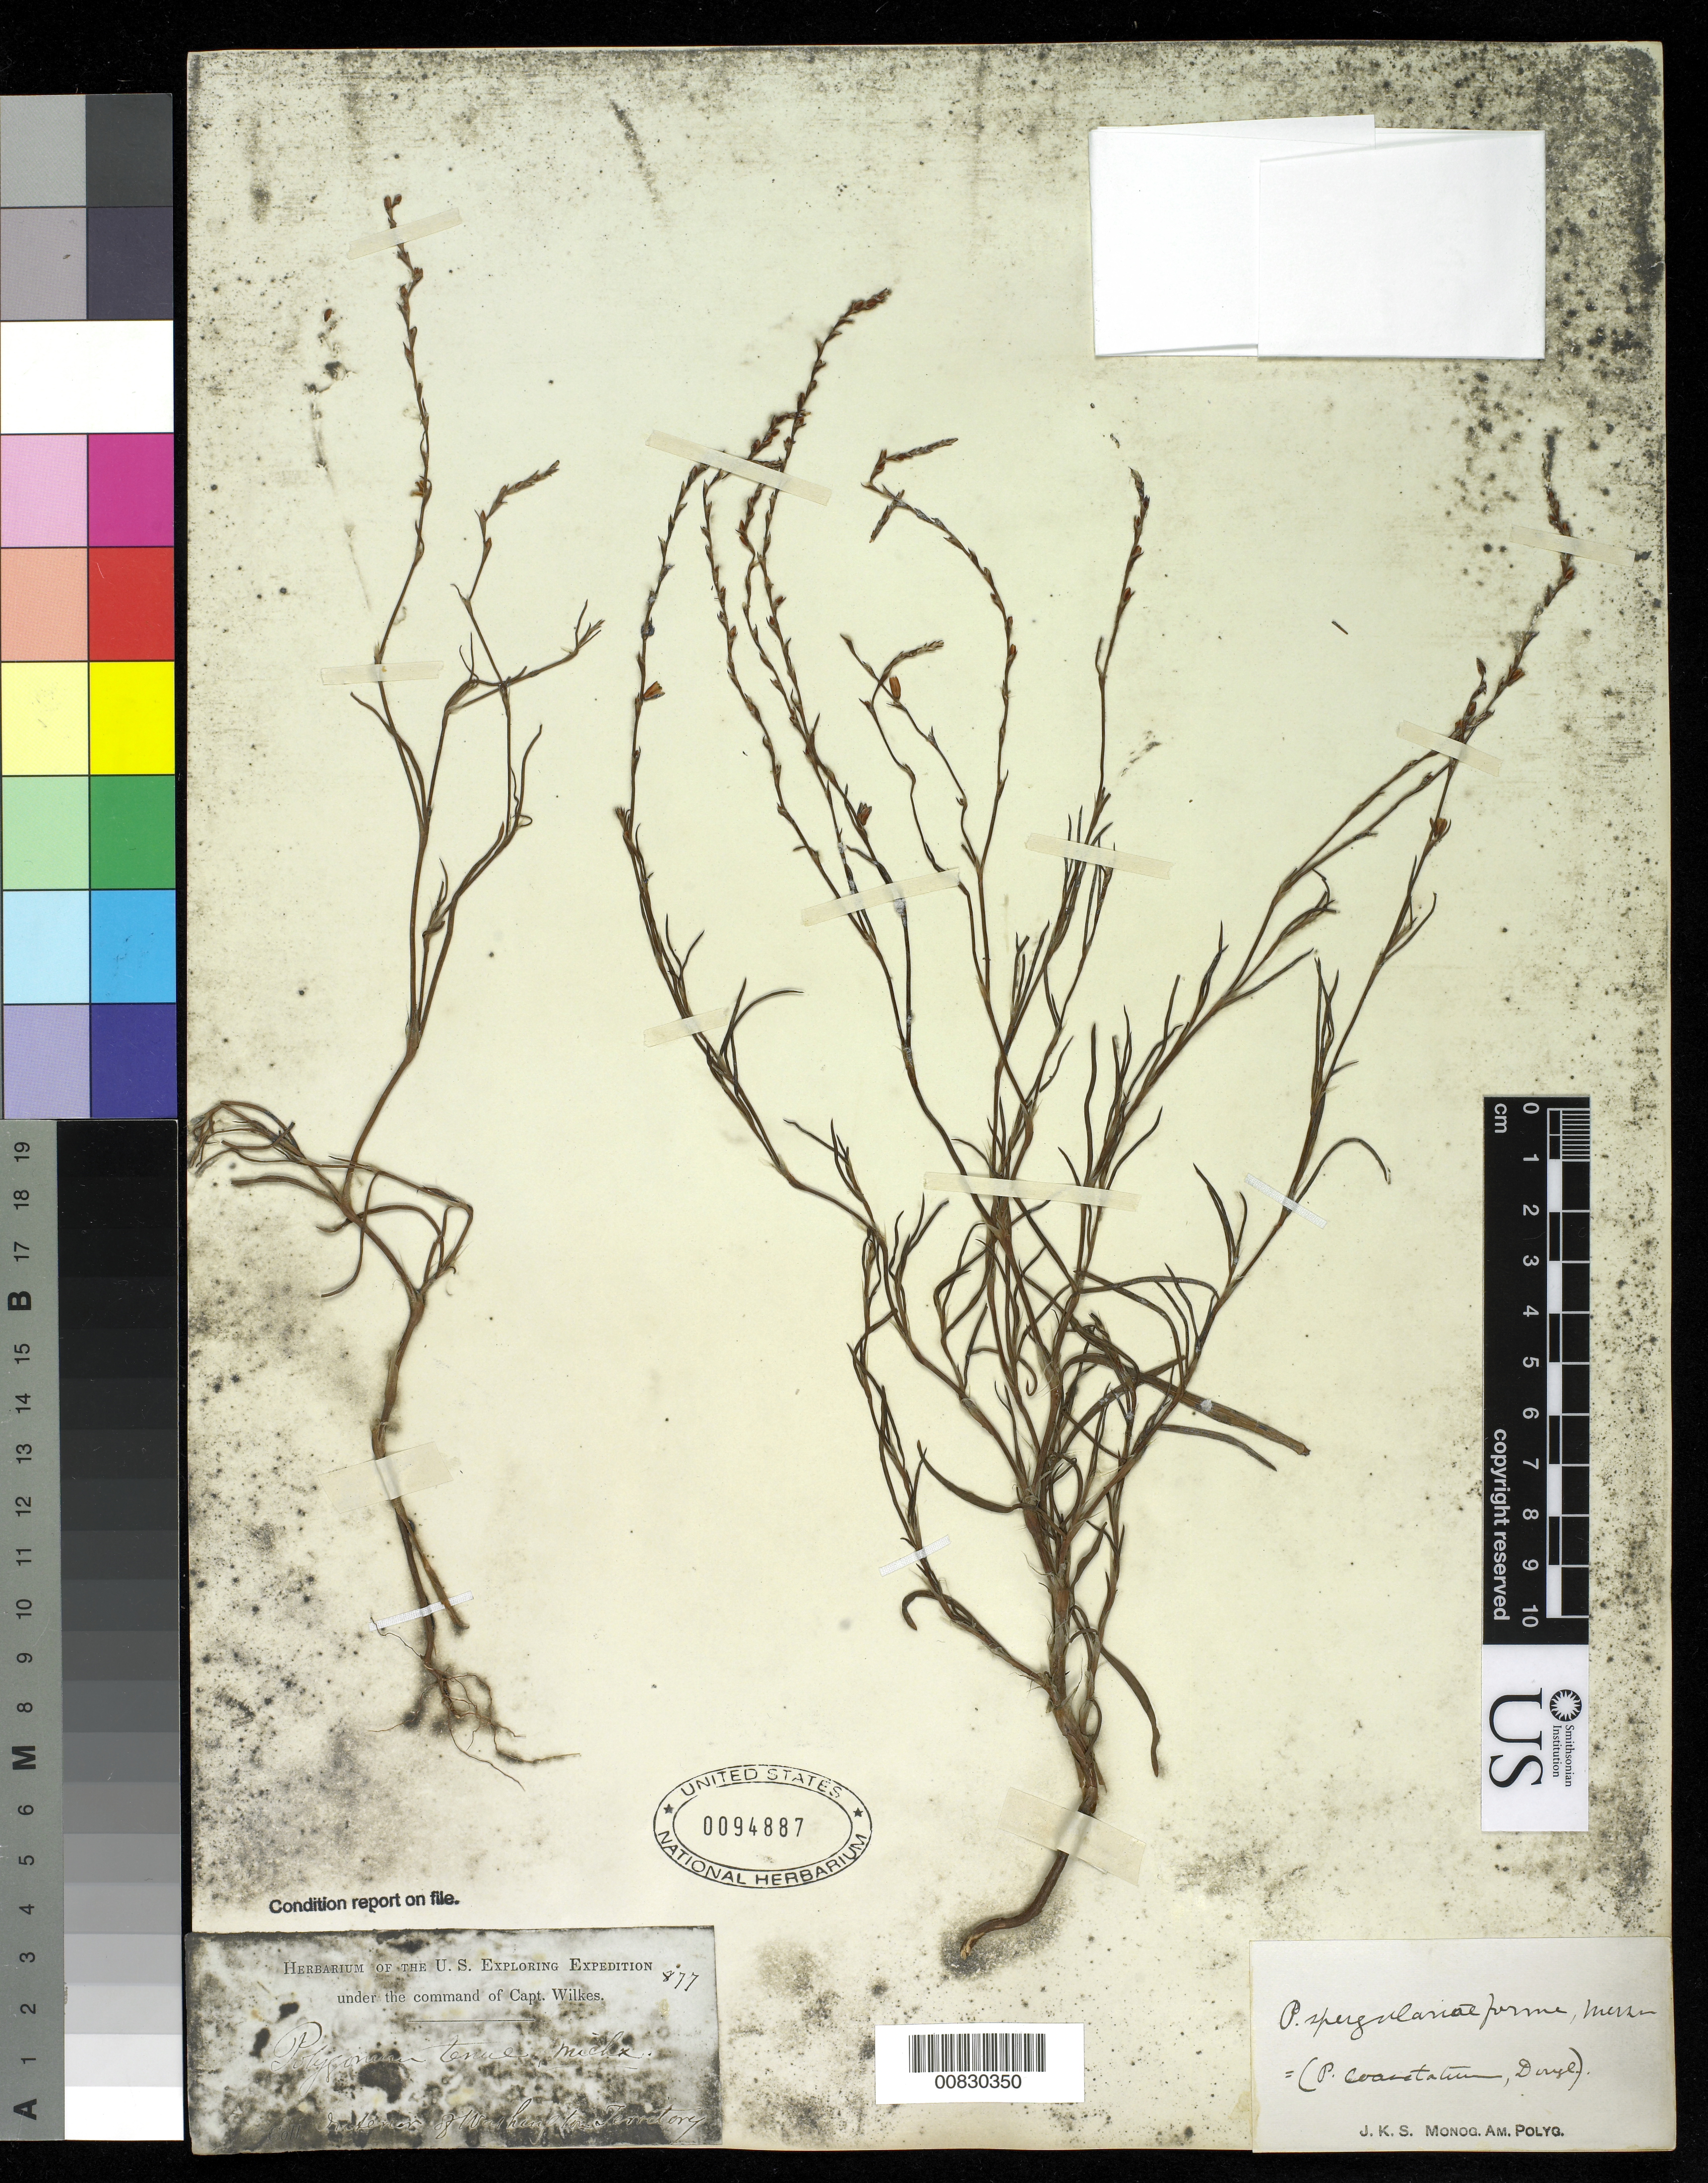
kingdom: Plantae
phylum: Tracheophyta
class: Magnoliopsida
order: Caryophyllales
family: Polygonaceae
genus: Polygonum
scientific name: Polygonum spergulariiforme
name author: Meisn. ex Small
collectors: Wilkes Explor. Exped.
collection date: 1838/1842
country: United States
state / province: Washington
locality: Interior of Washington Territory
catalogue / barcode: US 94887